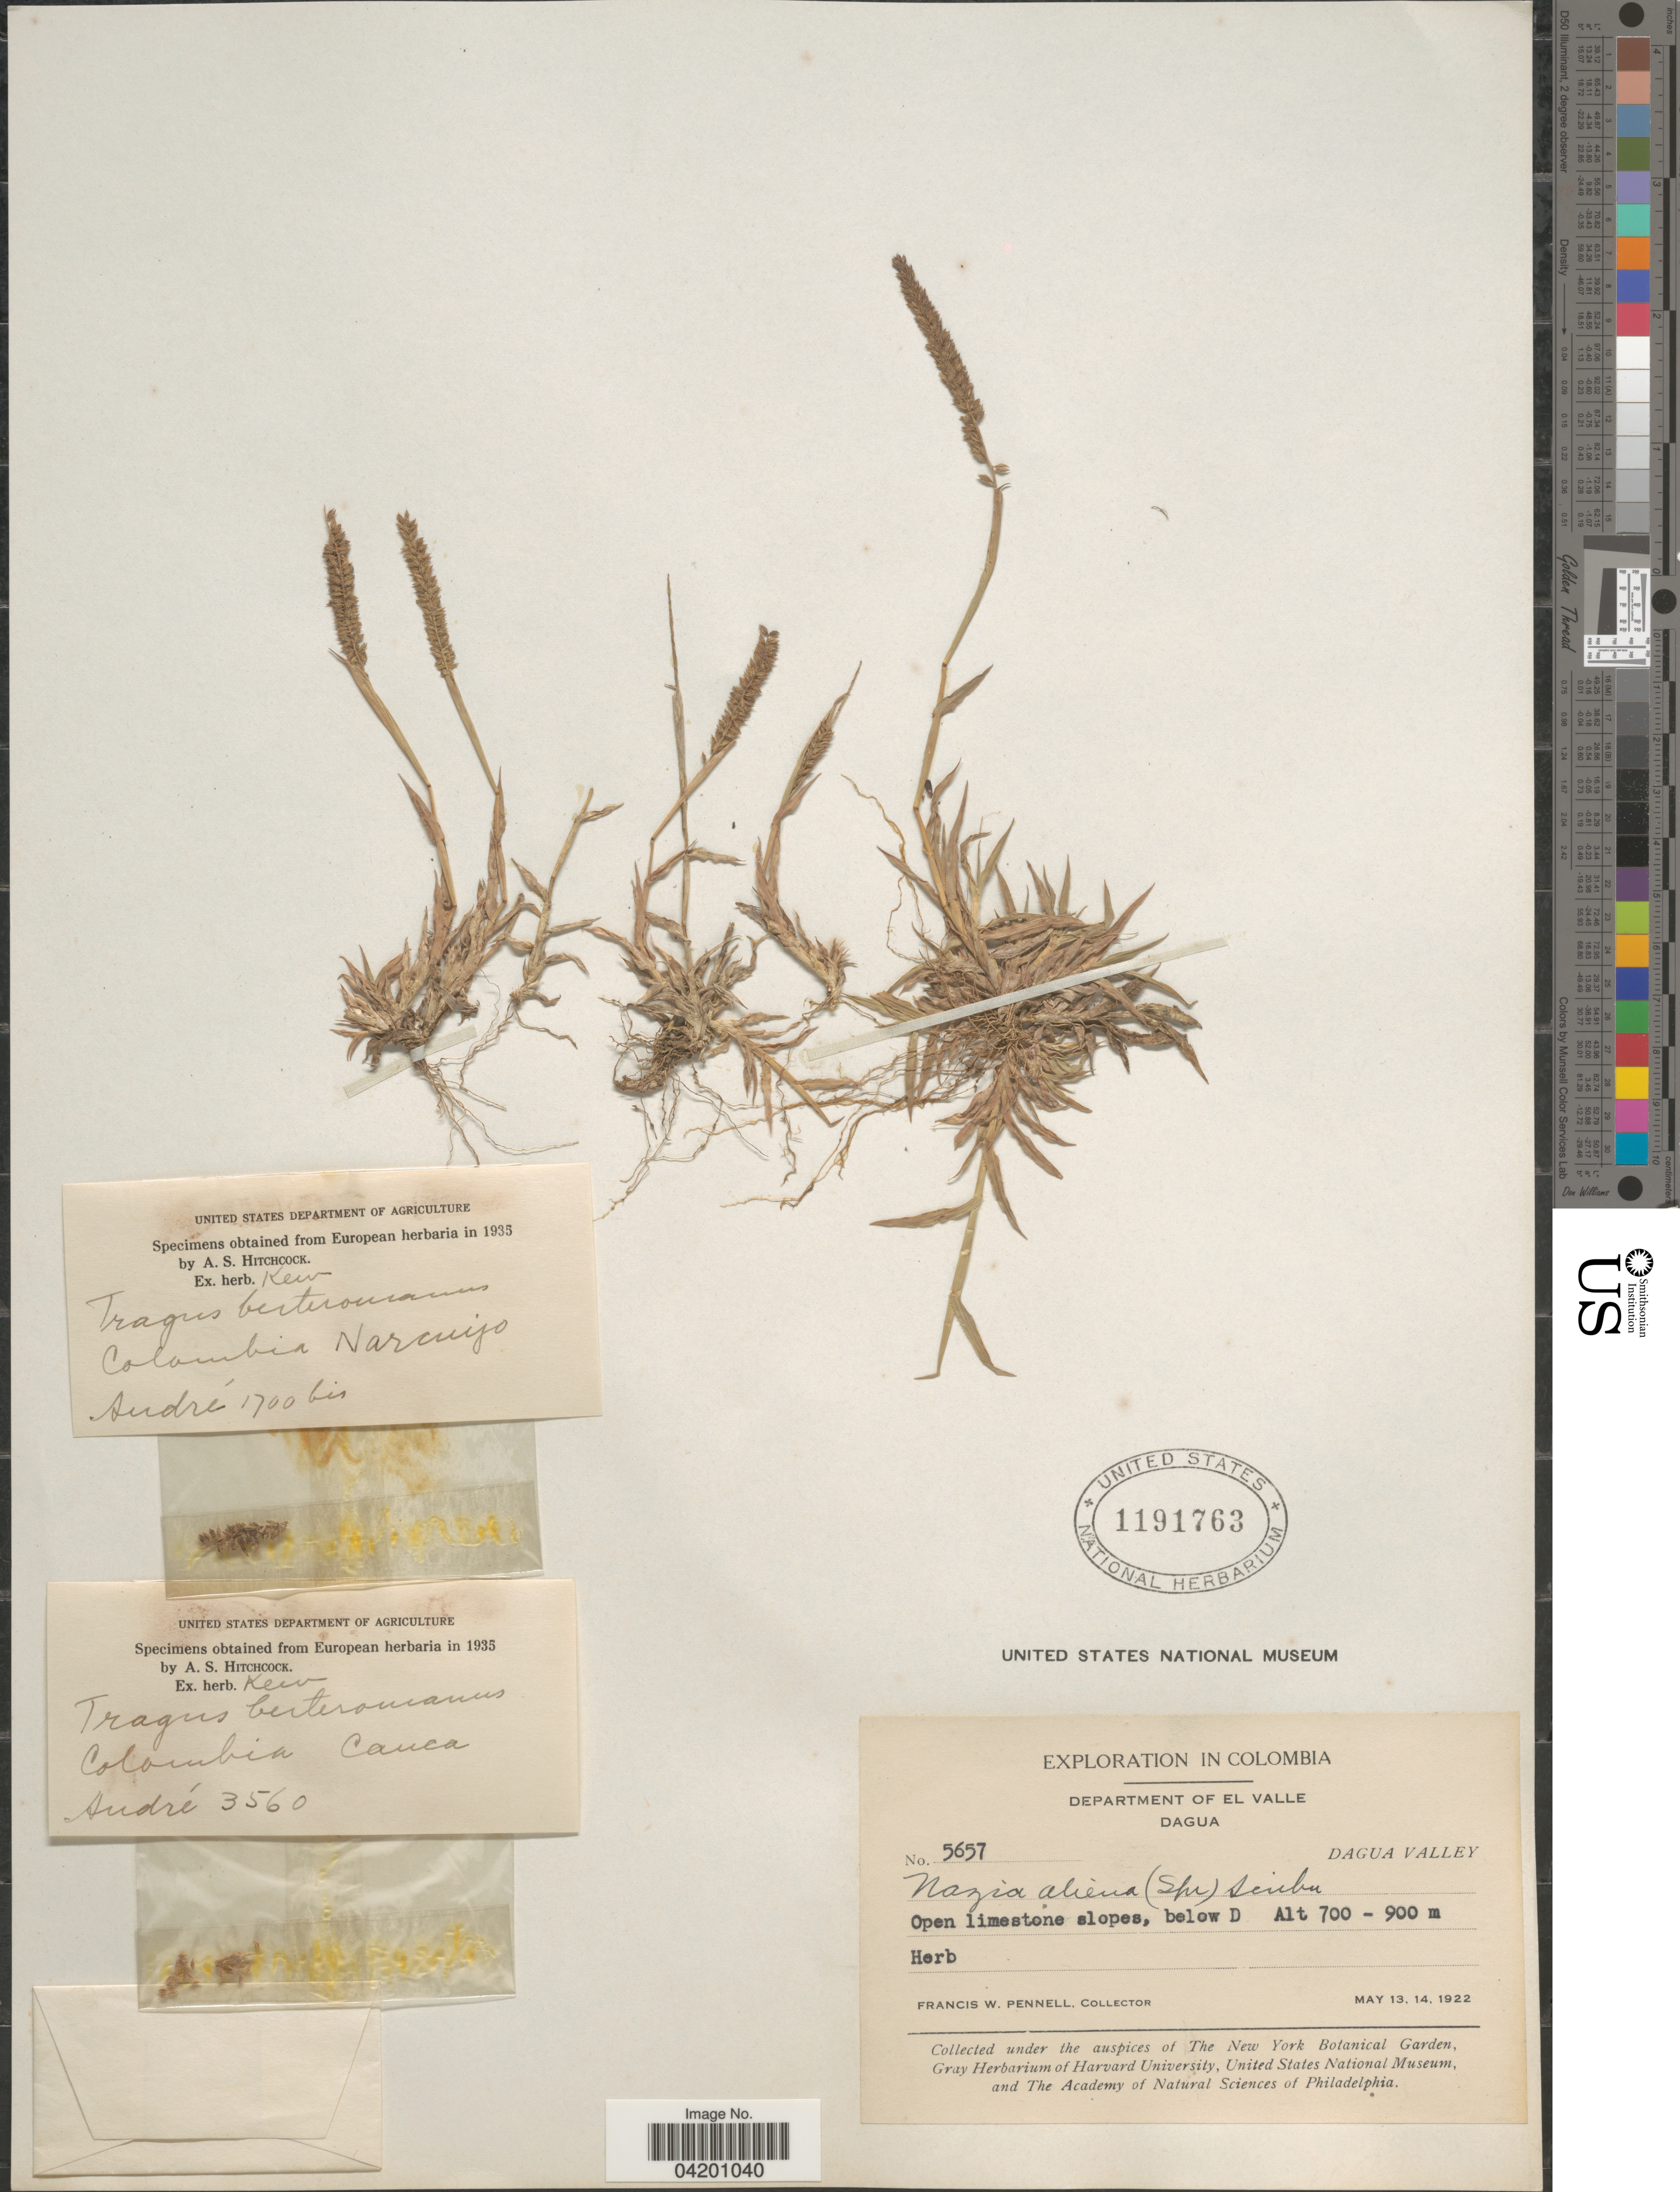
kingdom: Plantae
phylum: Tracheophyta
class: Liliopsida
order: Poales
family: Poaceae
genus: Tragus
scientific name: Tragus berteronianus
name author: Schult.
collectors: André, --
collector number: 3560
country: Colombia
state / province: Cauca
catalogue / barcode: US 1191763-2